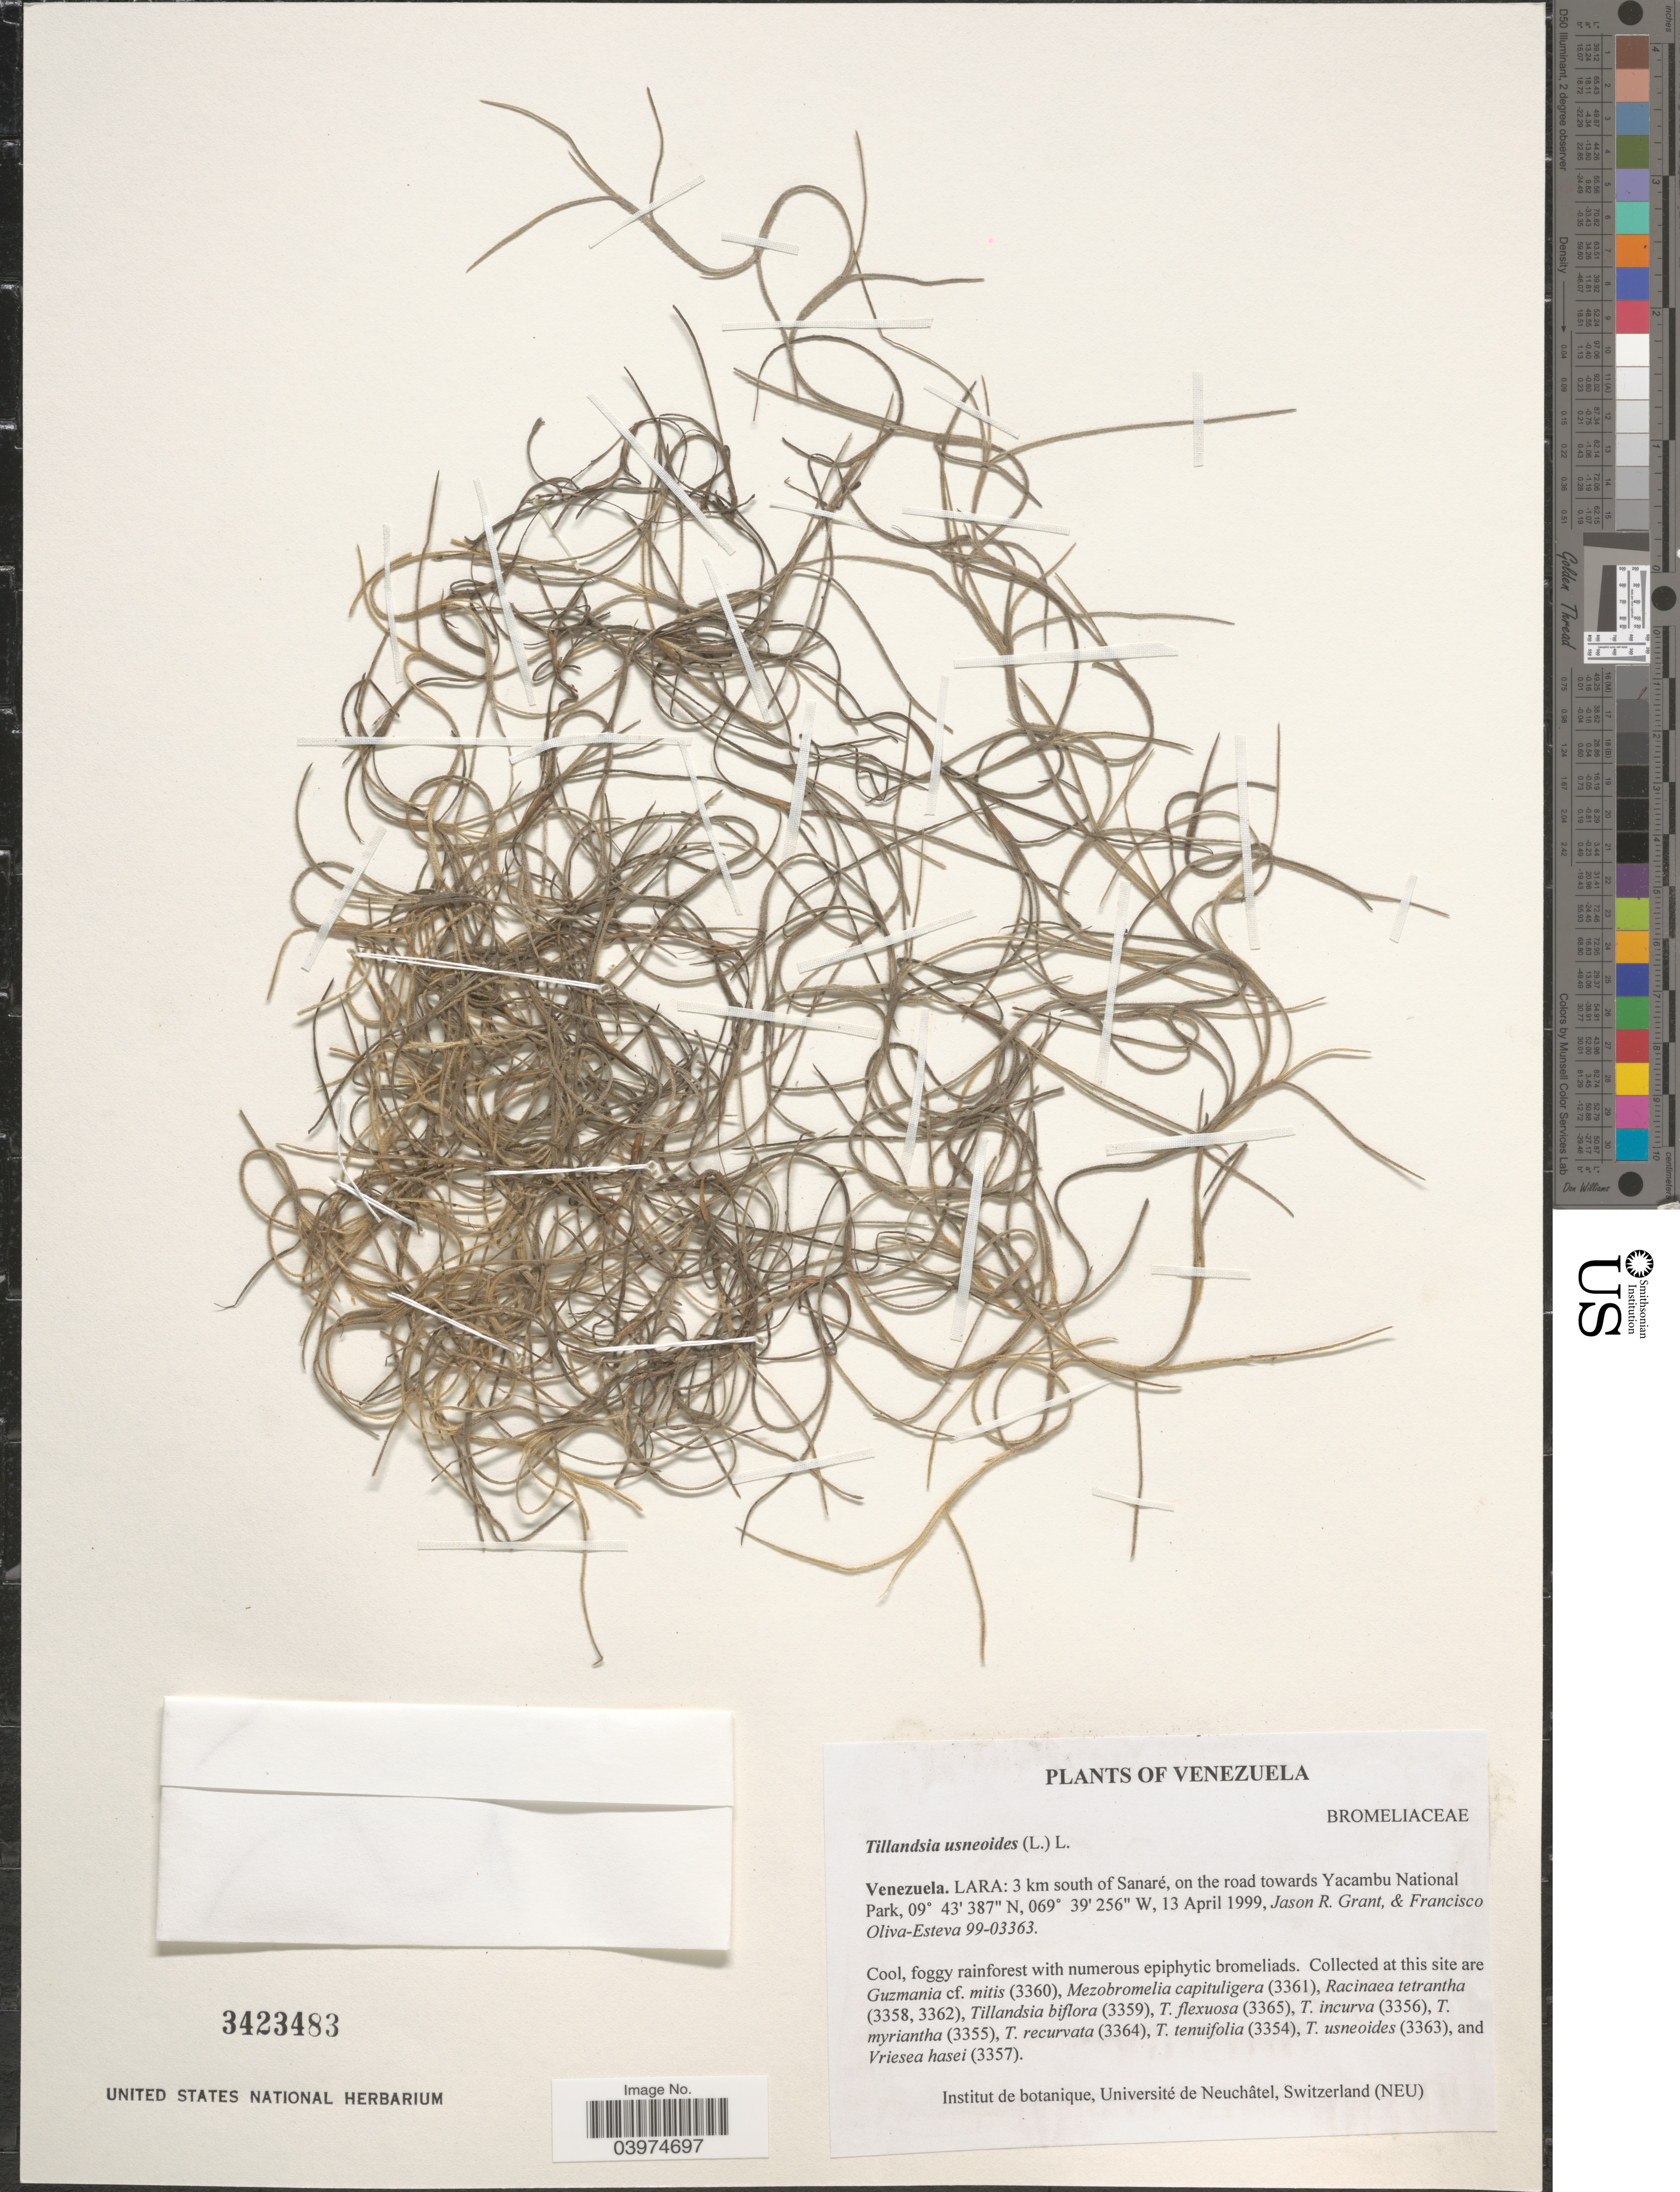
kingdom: Plantae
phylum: Tracheophyta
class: Liliopsida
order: Poales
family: Bromeliaceae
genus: Tillandsia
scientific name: Tillandsia usneoides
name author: (L.) L.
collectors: J. R. Grant & F. Oliva-Esteva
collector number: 99-03363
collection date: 1999-04-13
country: Venezuela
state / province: Lara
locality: Lara: 3 km south of Sanaré, on the road towards Yacumba National Park.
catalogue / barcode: US 3423483